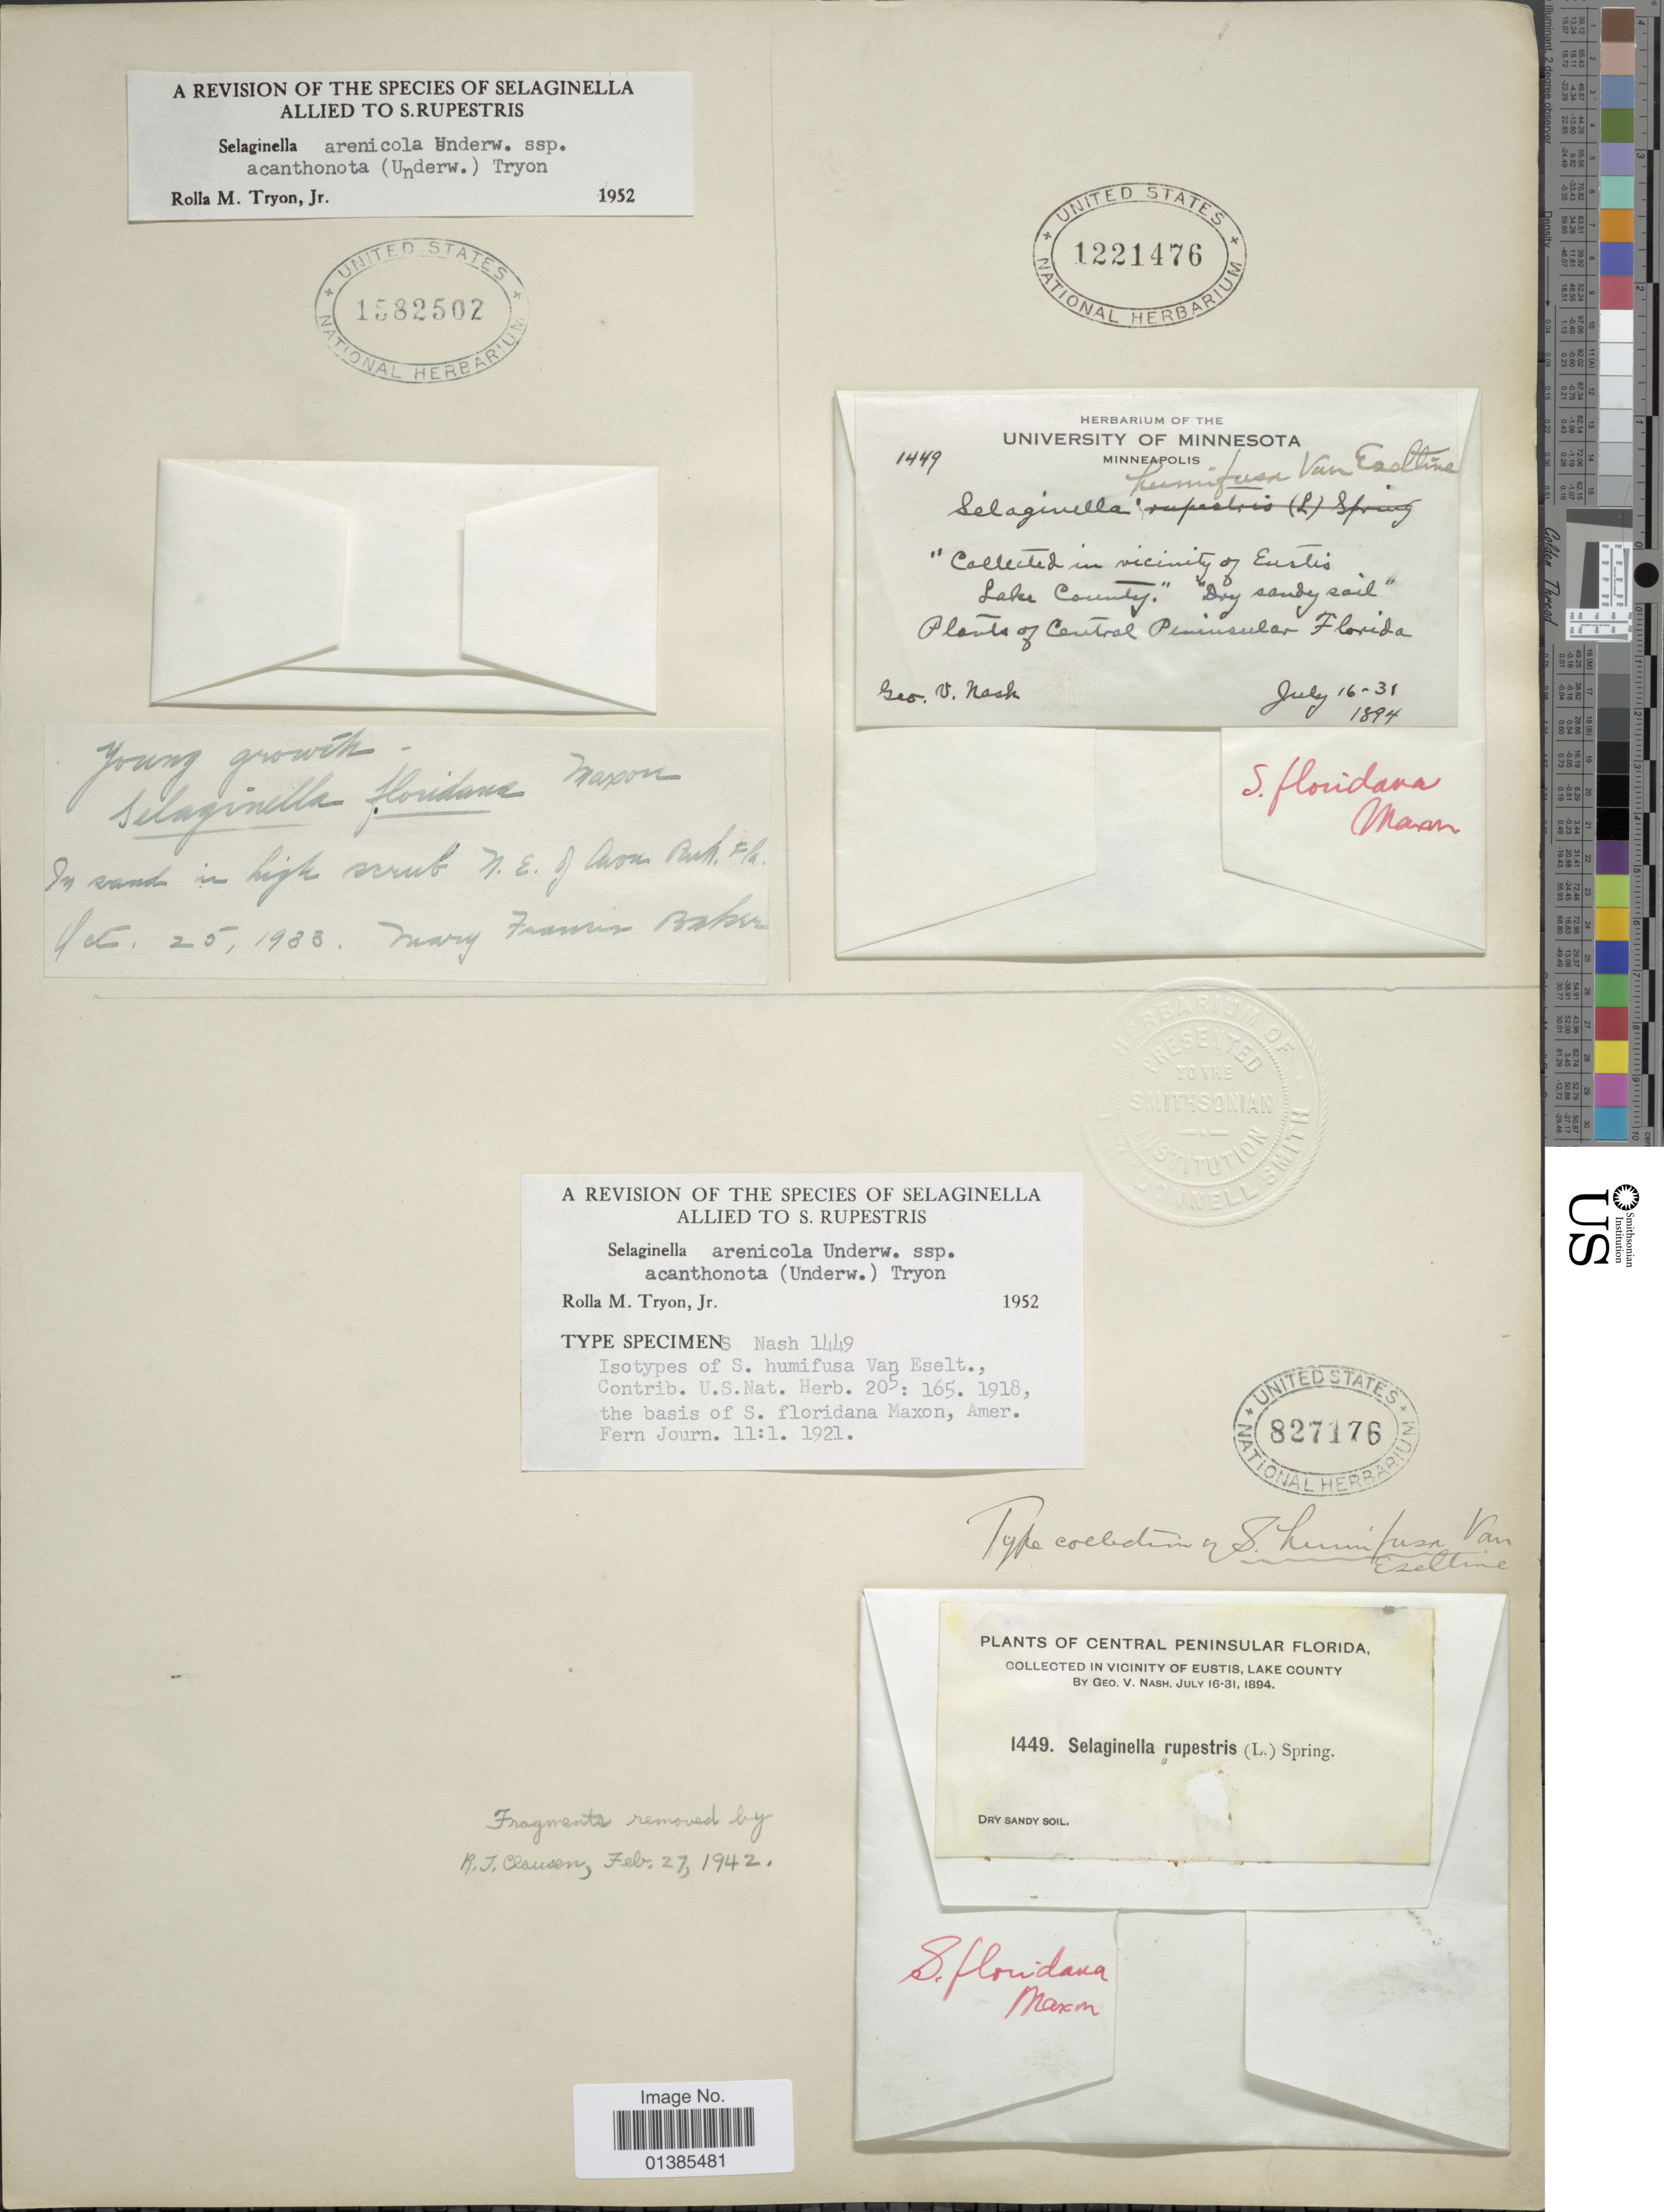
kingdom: Plantae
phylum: Tracheophyta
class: Lycopodiopsida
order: Selaginellales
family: Selaginellaceae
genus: Selaginella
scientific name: Selaginella arenicola subsp. acanthonota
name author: (Underw.) R.M. Tryon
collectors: G. V. Nash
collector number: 1449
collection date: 1894-07-16/1894-07-31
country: United States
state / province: Florida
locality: Central Peninsular Florida. Collected in vicinity of Eustis, Lake County.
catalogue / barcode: US 827176